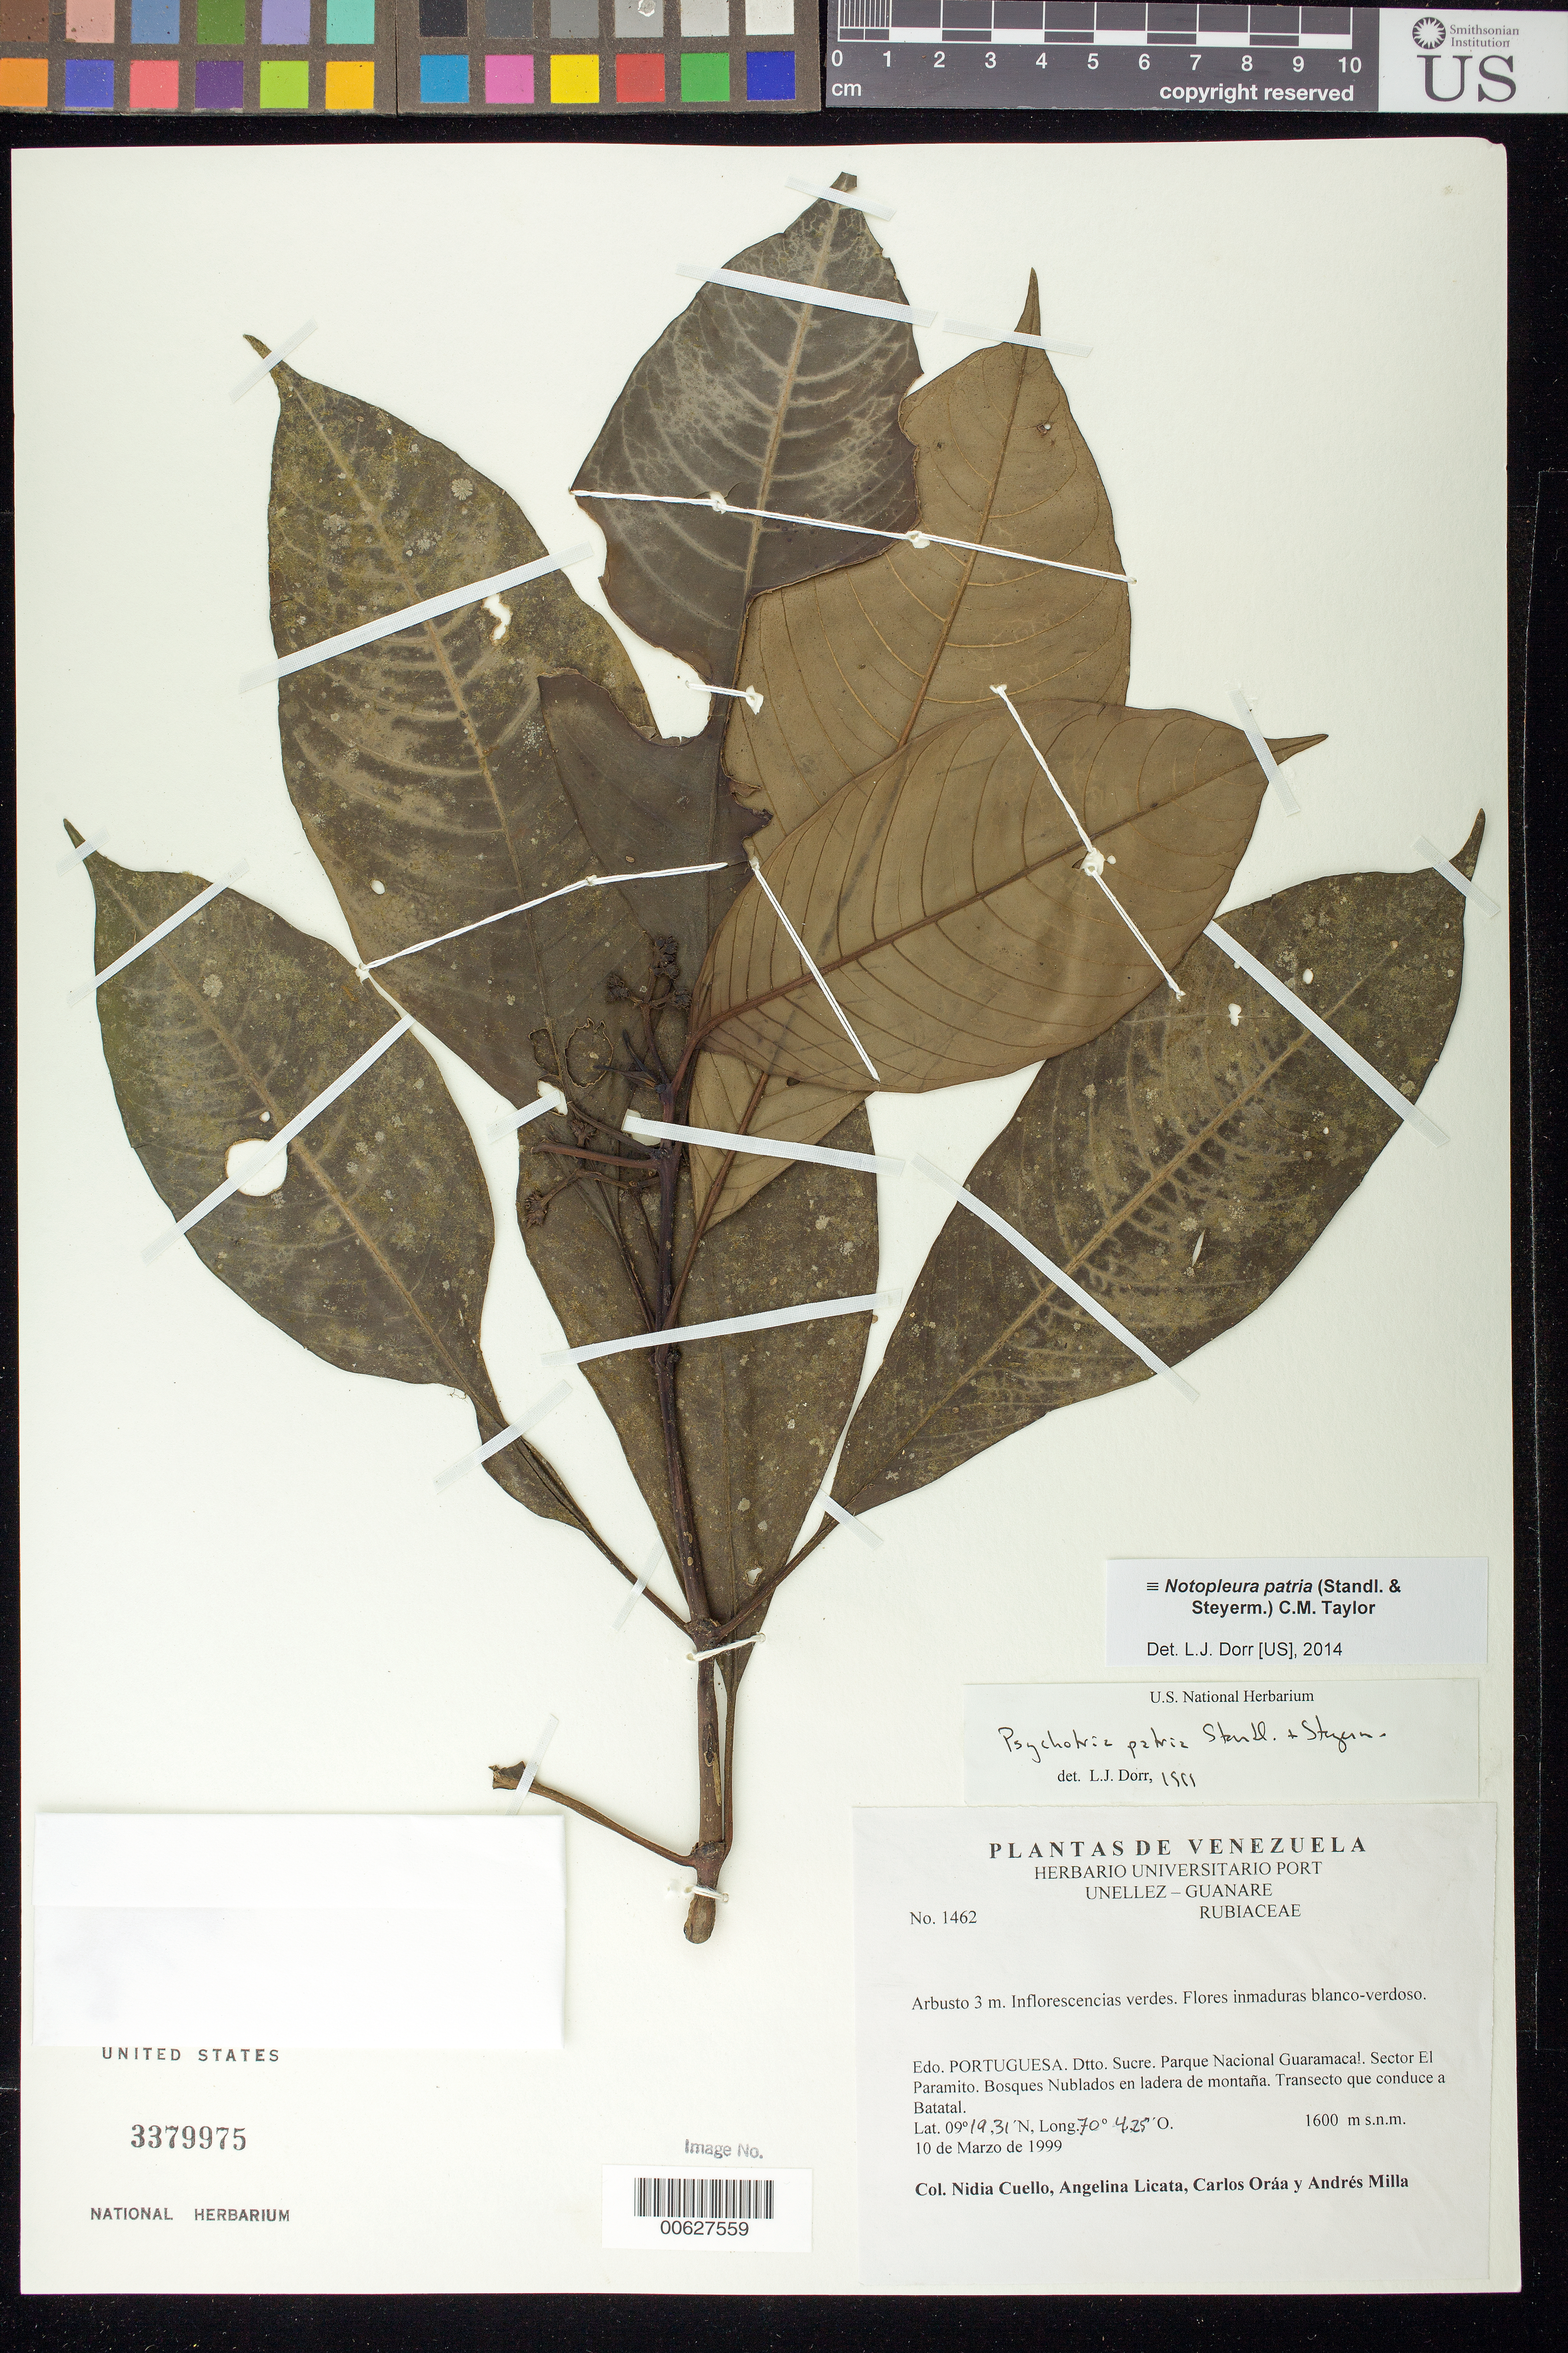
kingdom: Plantae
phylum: Tracheophyta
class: Magnoliopsida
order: Gentianales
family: Rubiaceae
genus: Notopleura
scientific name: Notopleura patria var. patria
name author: (Standl. & Steyerm.) C.M. Taylor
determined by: Dorr, L. J., (BOT), Smithsonian Institution - National Museum of Natural History (UNITED STATES)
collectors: N. L. Cuello, A. Licata, C. Oráa & A. Milla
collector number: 1462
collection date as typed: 10 Mar 1999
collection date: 1999-03-10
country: Venezuela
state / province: Portuguesa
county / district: Sucre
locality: Parque Nacional Guaramacal. Sector El Paramito, transecto que conduce a Batatal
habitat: Bosques nublados en ladera de montaña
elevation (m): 1600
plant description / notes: PORT, US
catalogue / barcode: US 3379975